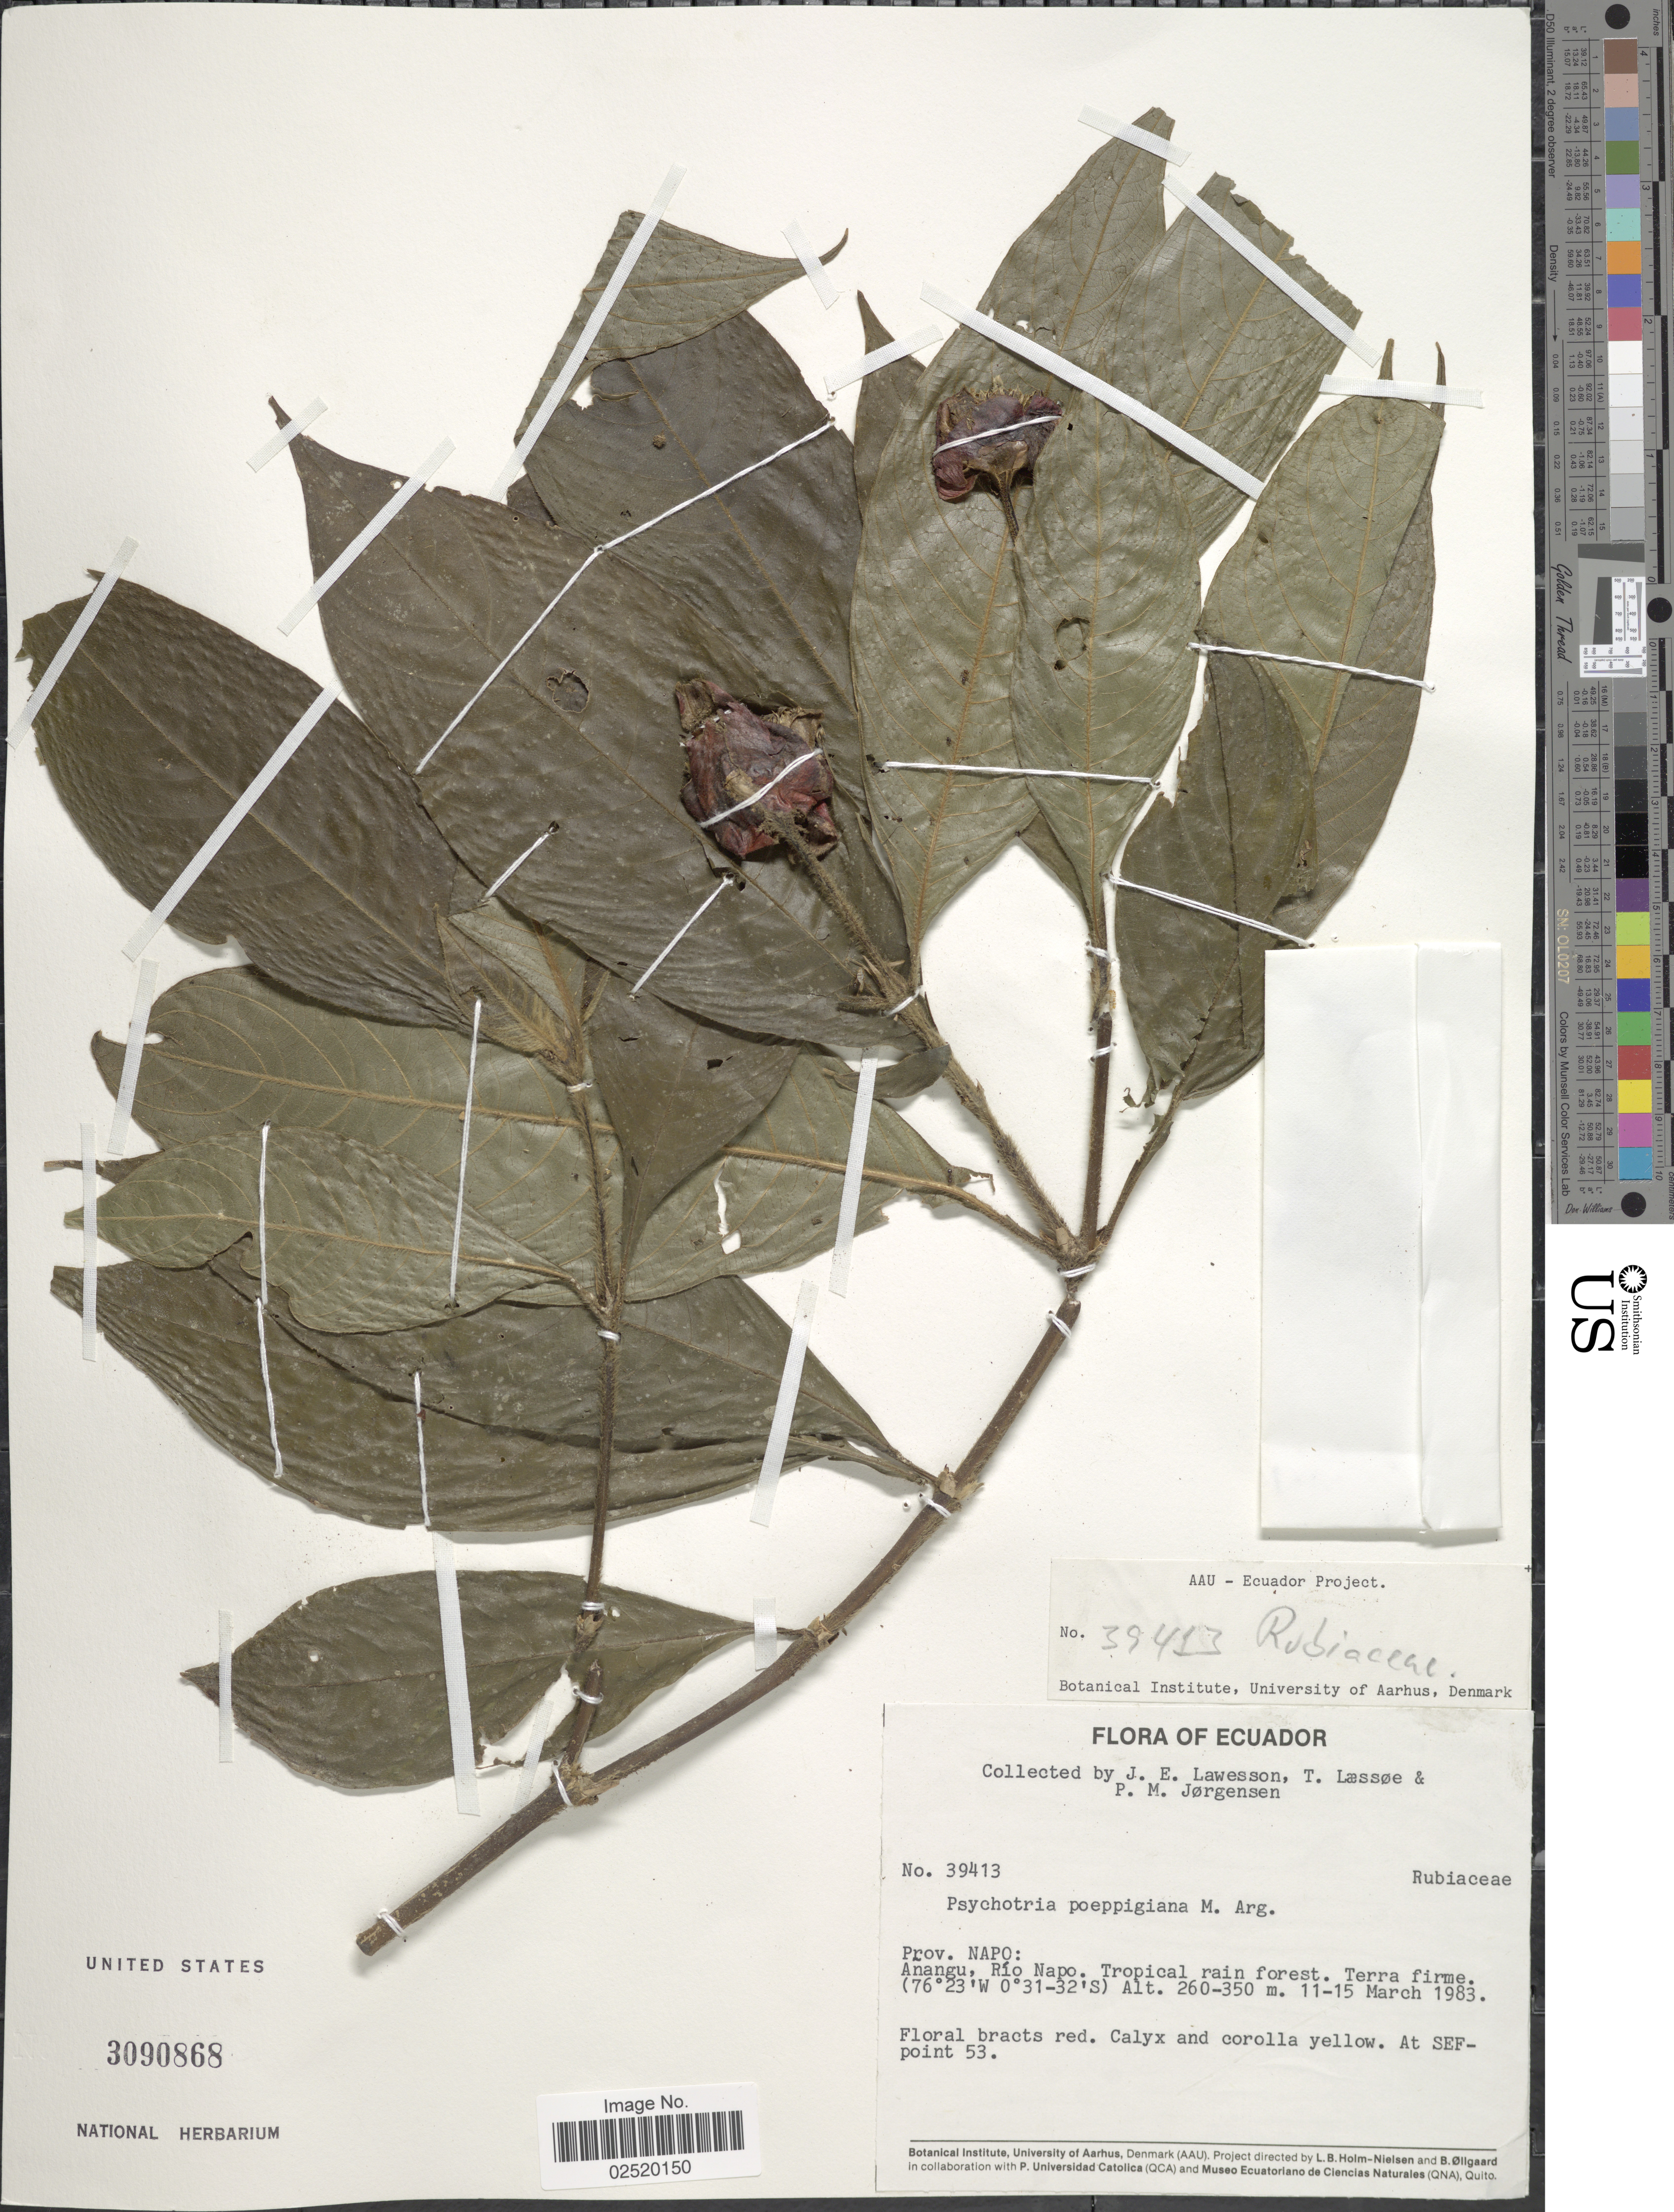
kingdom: Plantae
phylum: Tracheophyta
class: Magnoliopsida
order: Gentianales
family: Rubiaceae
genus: Psychotria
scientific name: Psychotria poeppigiana subsp. poeppigiana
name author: Müll. Arg.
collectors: J. Lawesson, T. Laessøe & P. Jørgensen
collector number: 39413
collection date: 1983-03-11/1983-03-15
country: Ecuador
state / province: Napo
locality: Prov. Napo: Anangu, Rio Napo, Tropical rain forest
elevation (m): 260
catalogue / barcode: US 3090868